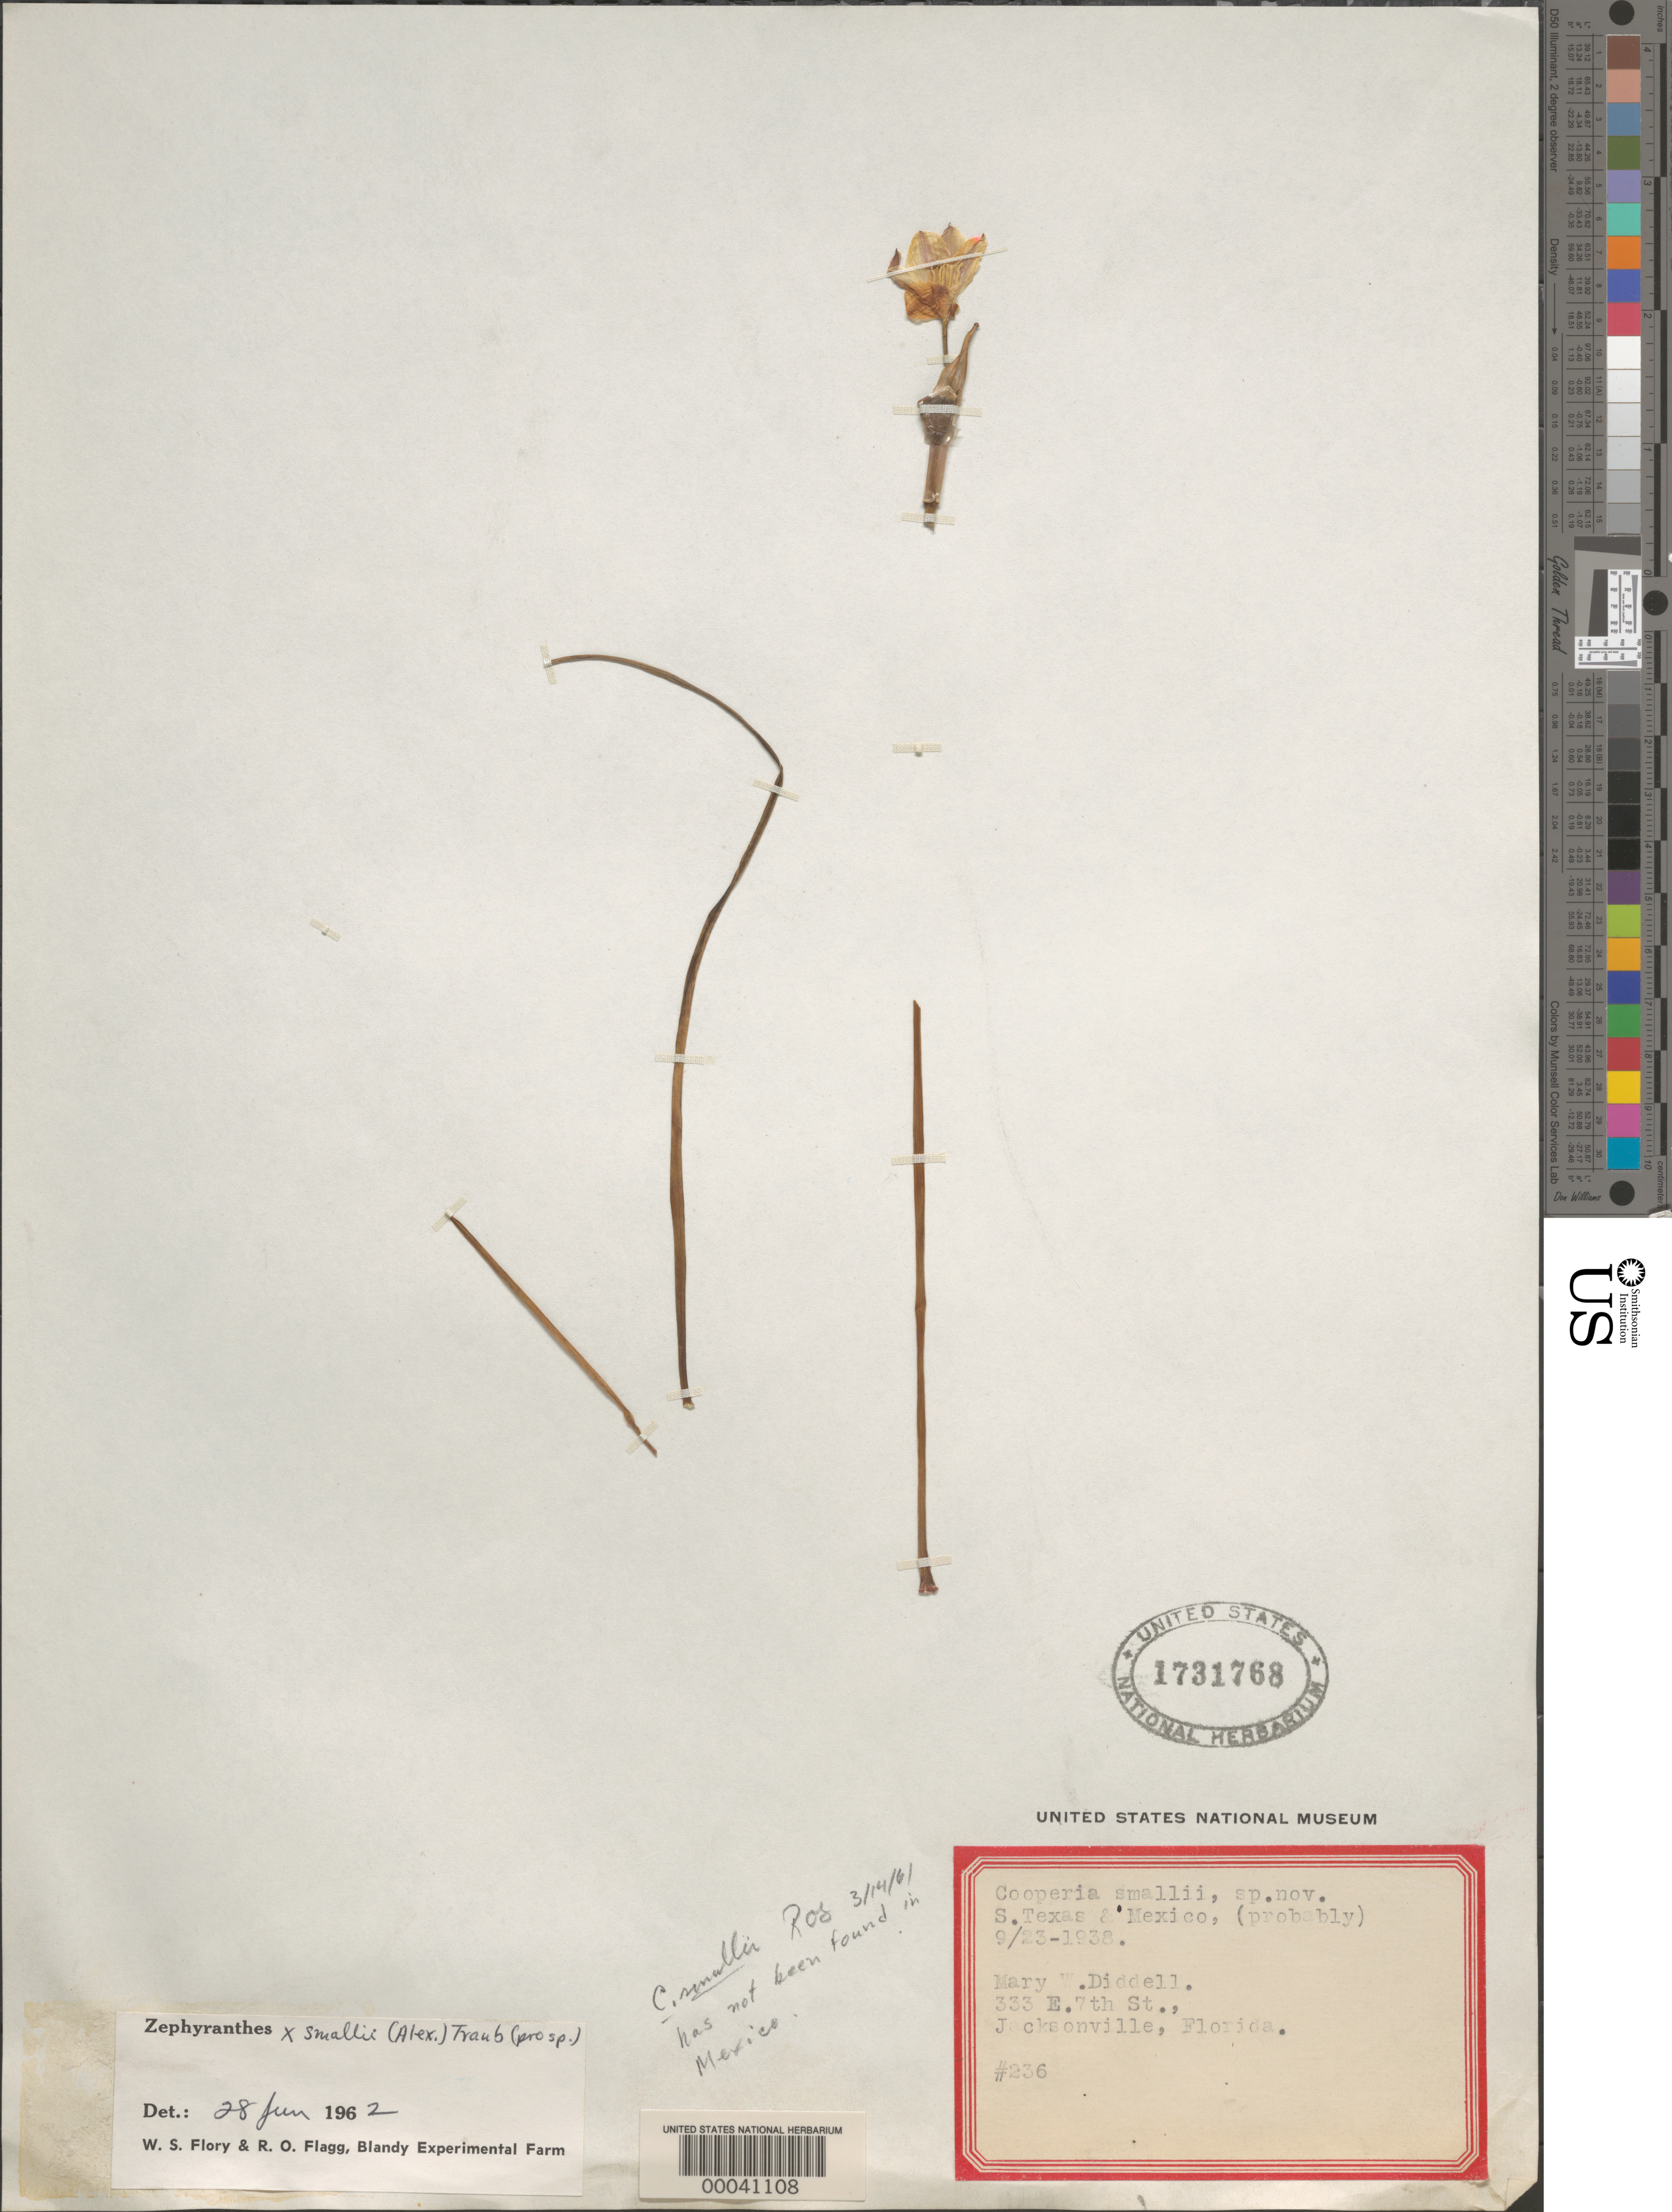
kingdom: Plantae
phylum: Tracheophyta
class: Liliopsida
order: Asparagales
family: Amaryllidaceae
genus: Zephyranthes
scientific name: Zephyranthes smallii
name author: (Alexander) Traub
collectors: M. Diddell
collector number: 236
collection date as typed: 23 Sep 1938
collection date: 1938-09-23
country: Mexico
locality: E of Monserrat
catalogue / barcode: US 1731768